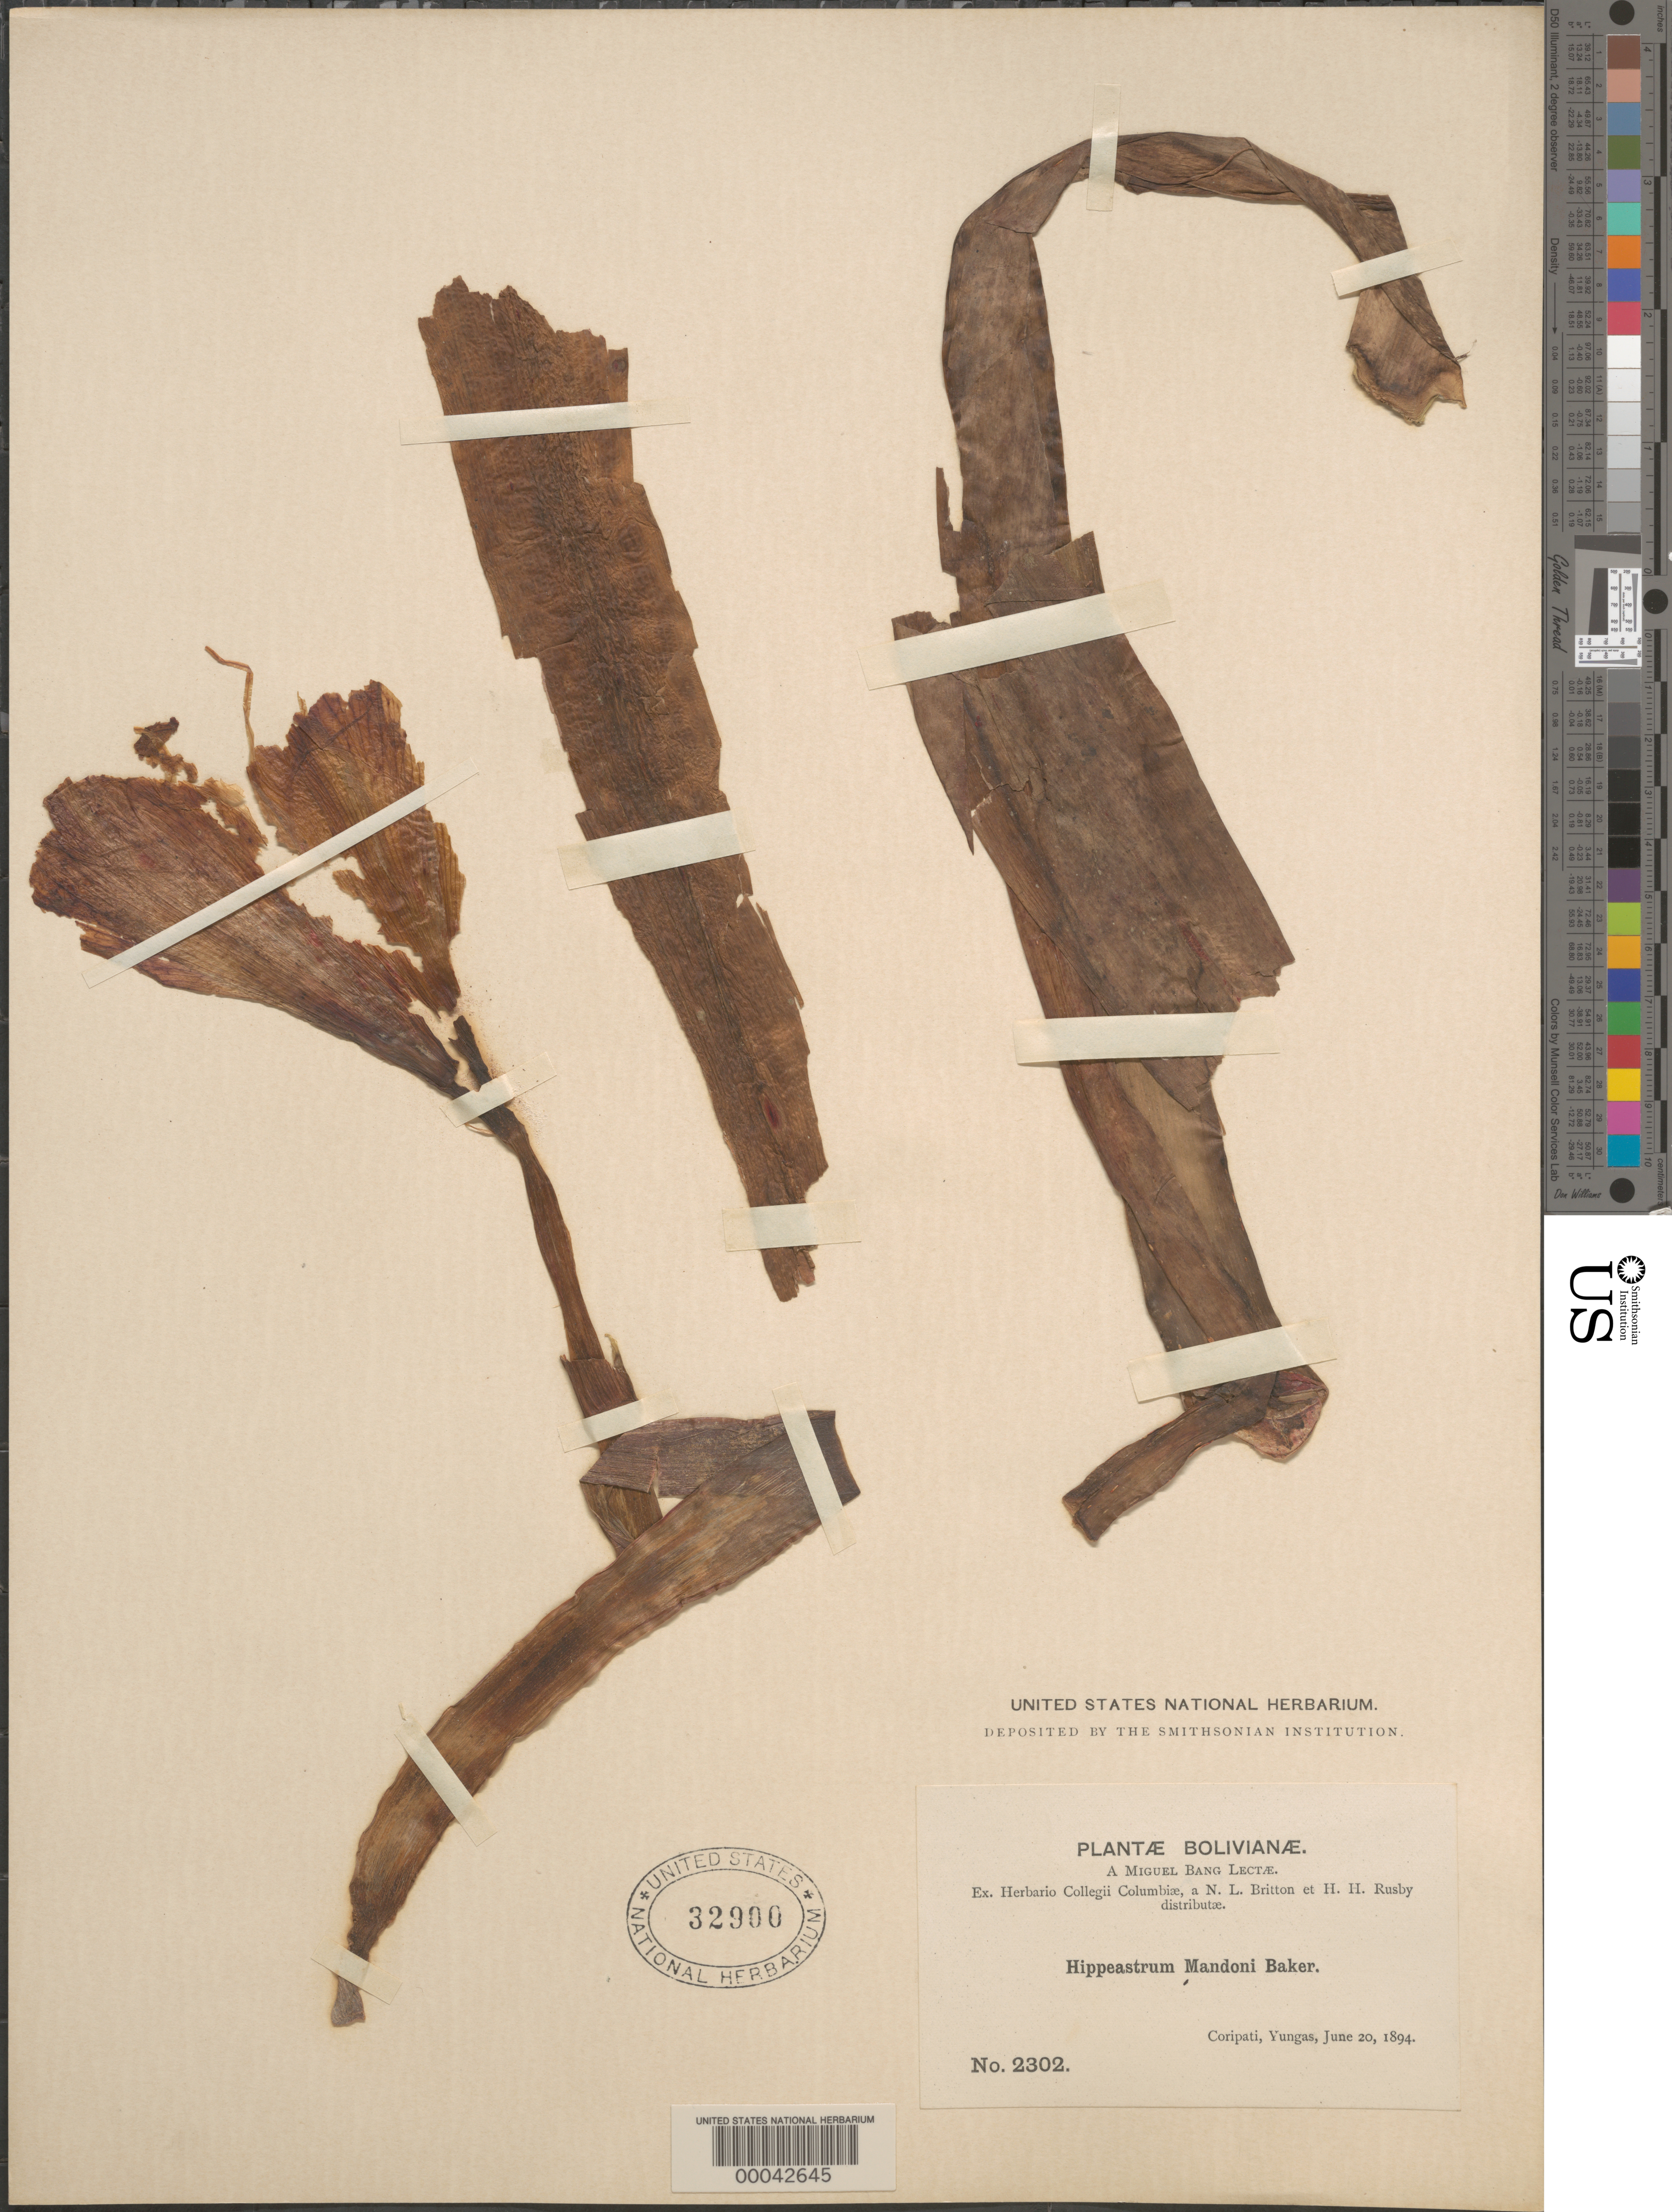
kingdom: Plantae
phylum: Tracheophyta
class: Liliopsida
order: Asparagales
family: Amaryllidaceae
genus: Hippeastrum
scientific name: Hippeastrum mandoni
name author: Baker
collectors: M. Bang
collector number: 2302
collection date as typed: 20 Jun 1894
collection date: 1894-06-20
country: Bolivia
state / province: La Paz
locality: Coripati, Yungas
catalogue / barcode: US 32900